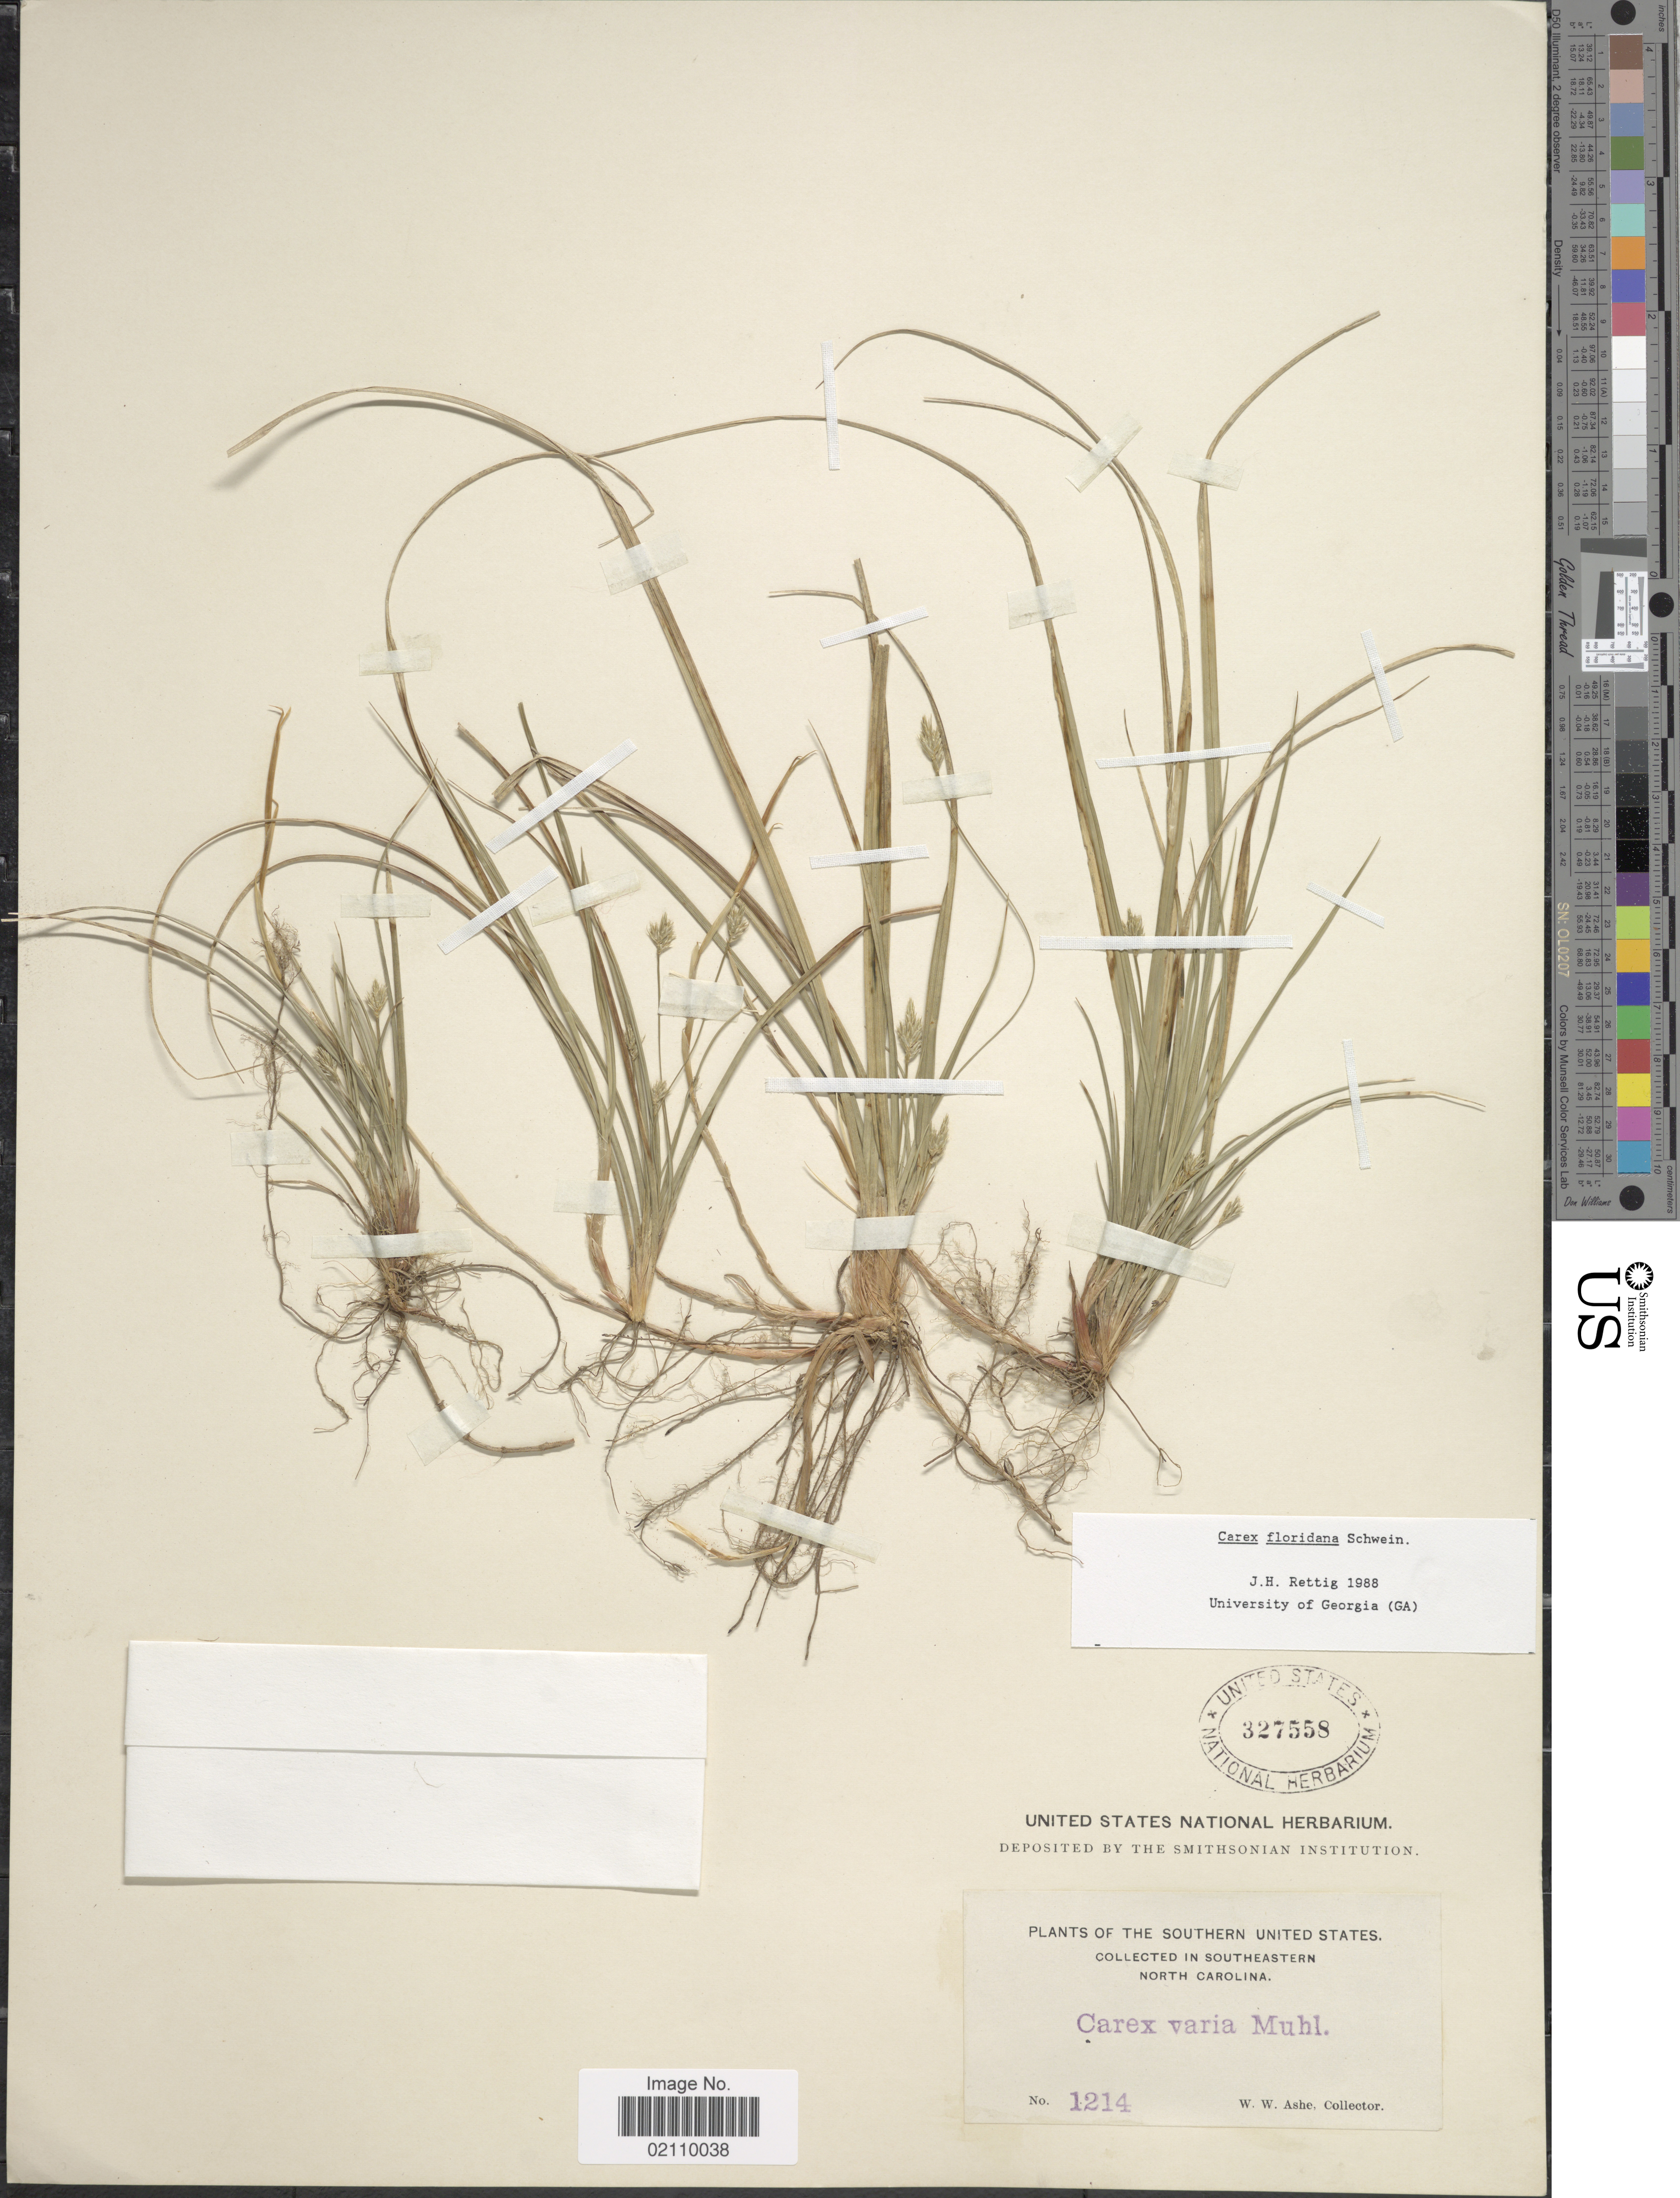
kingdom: Plantae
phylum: Tracheophyta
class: Liliopsida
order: Poales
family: Cyperaceae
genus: Carex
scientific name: Carex floridana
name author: Schwein.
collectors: W. W. Ashe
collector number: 1214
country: United States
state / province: North Carolina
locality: Southern United States, in Southeastern North Carolina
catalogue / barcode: US 327558